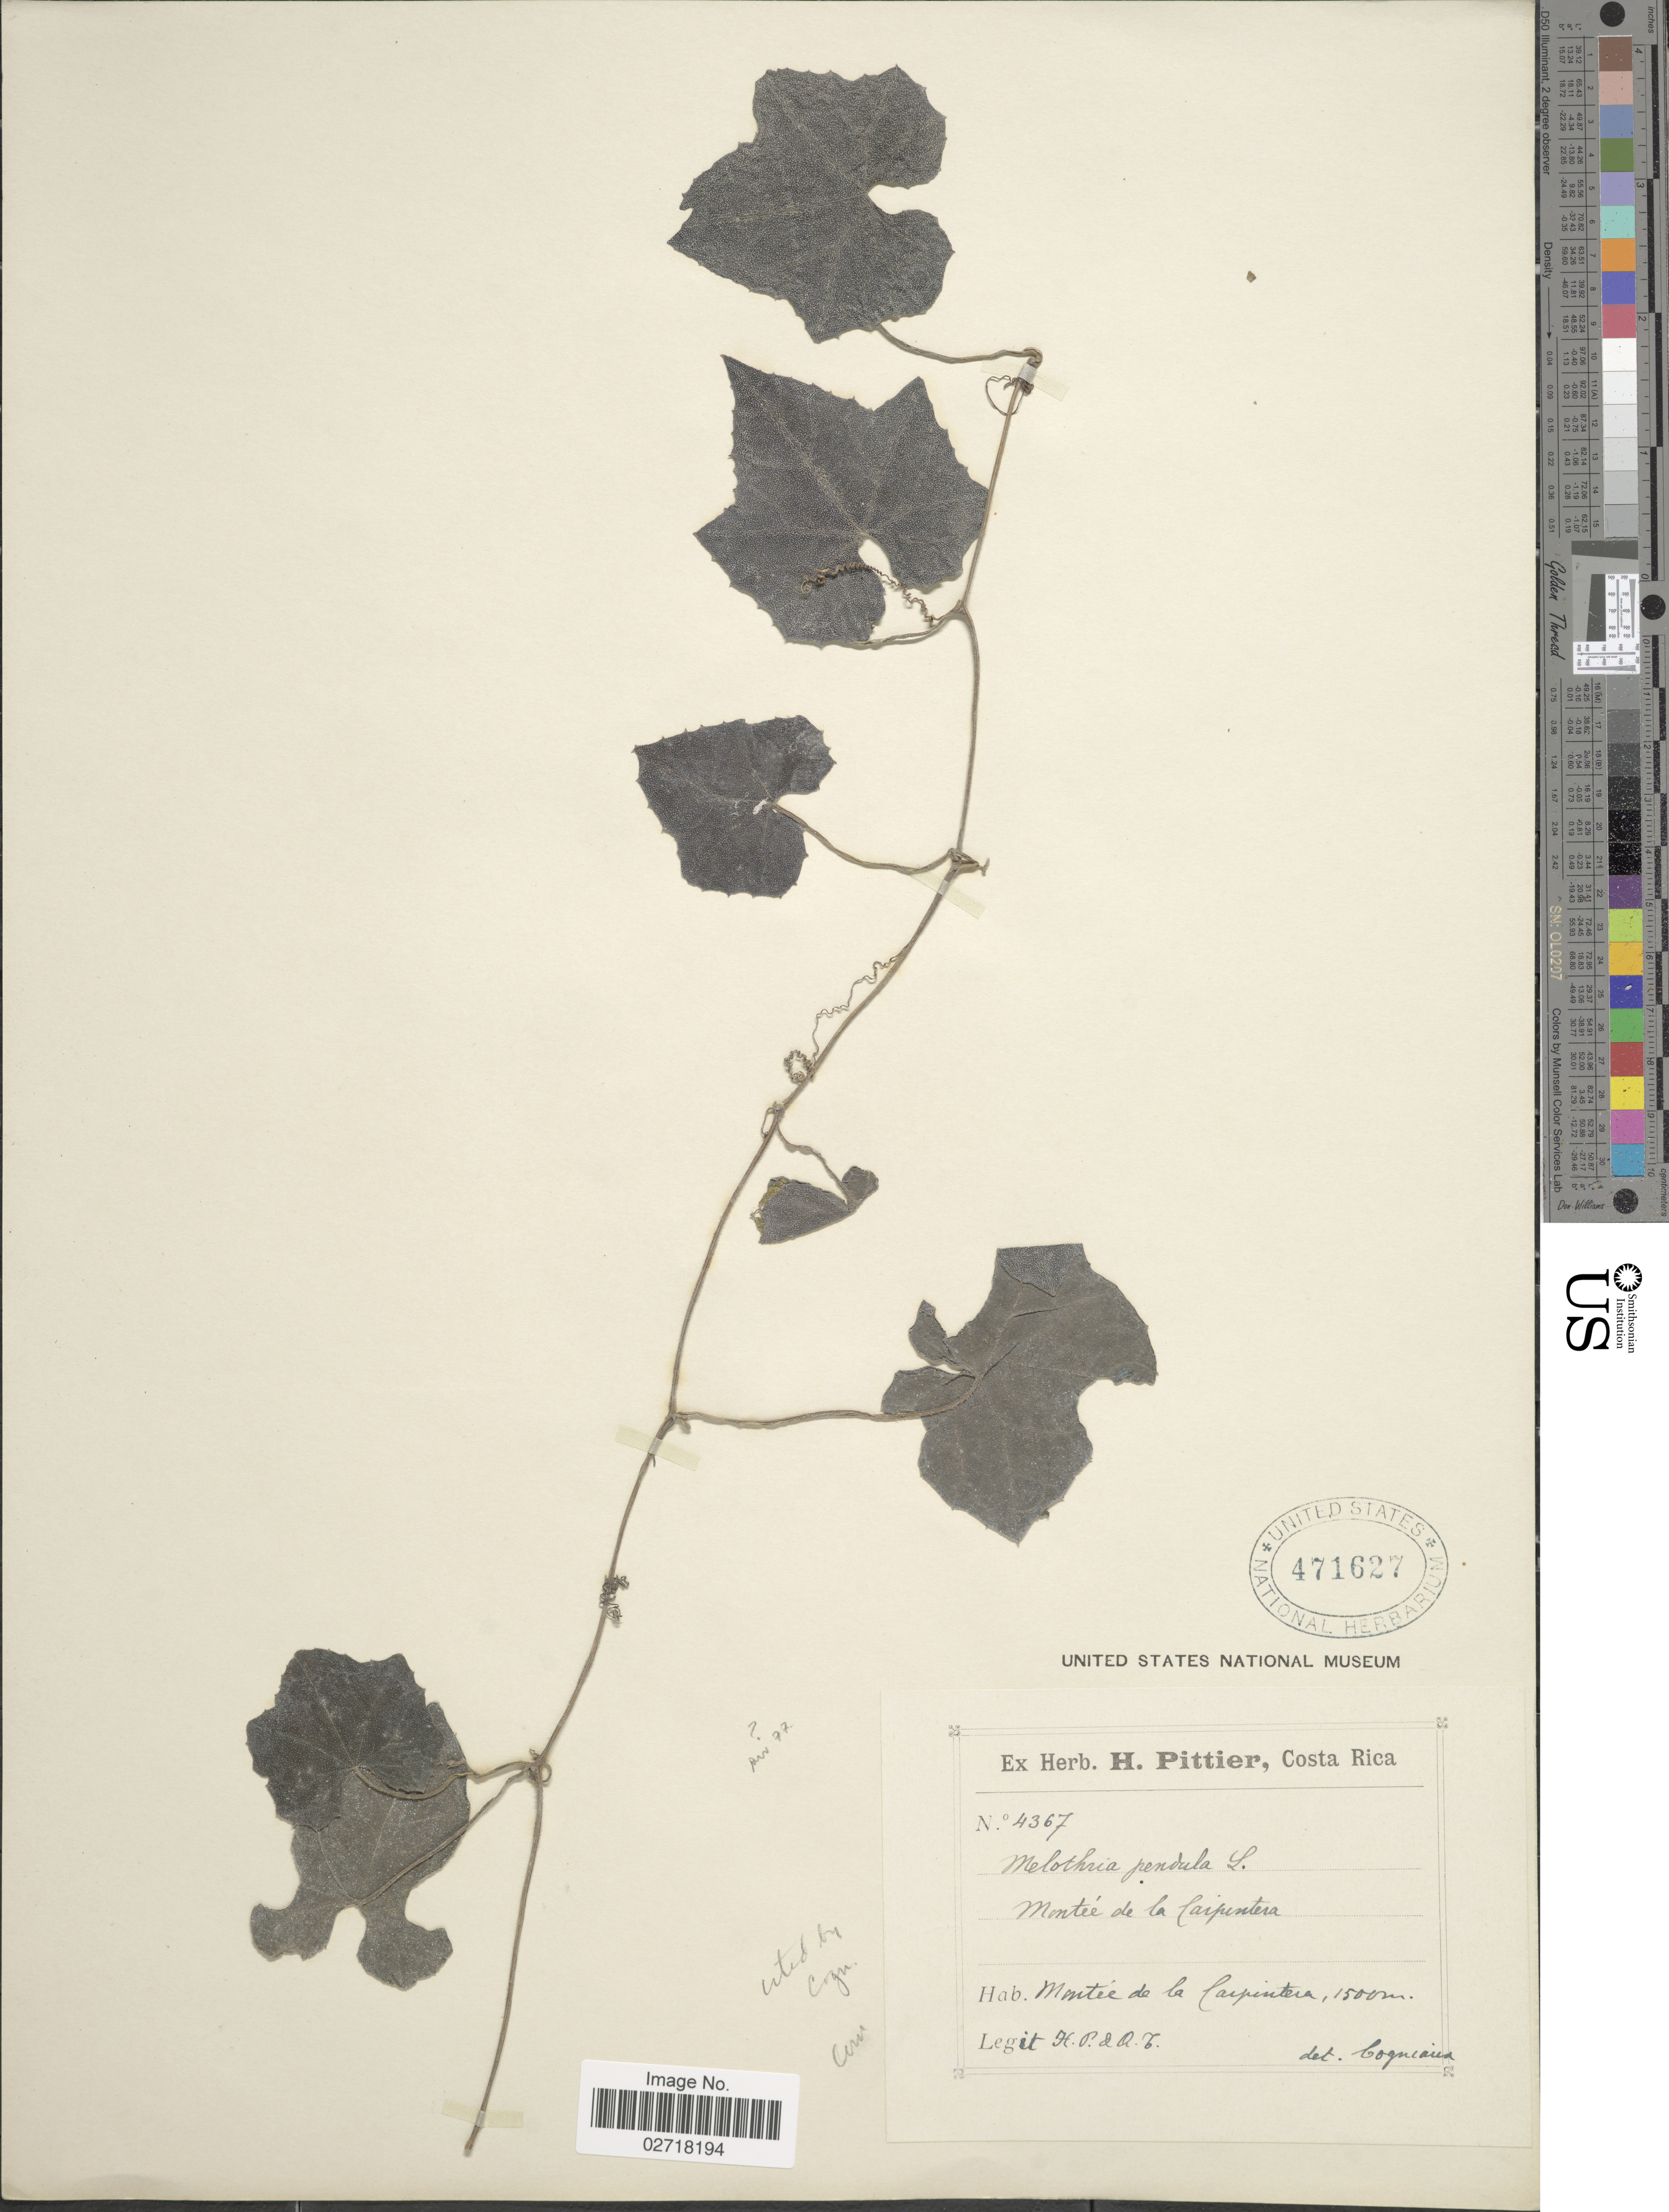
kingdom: Plantae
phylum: Tracheophyta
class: Magnoliopsida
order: Cucurbitales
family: Cucurbitaceae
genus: Melothria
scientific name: Melothria pendula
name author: L.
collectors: H. F. Pittier & A. T.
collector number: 4367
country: Costa Rica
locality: Montee de la Carpintera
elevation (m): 1500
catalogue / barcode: US 471627